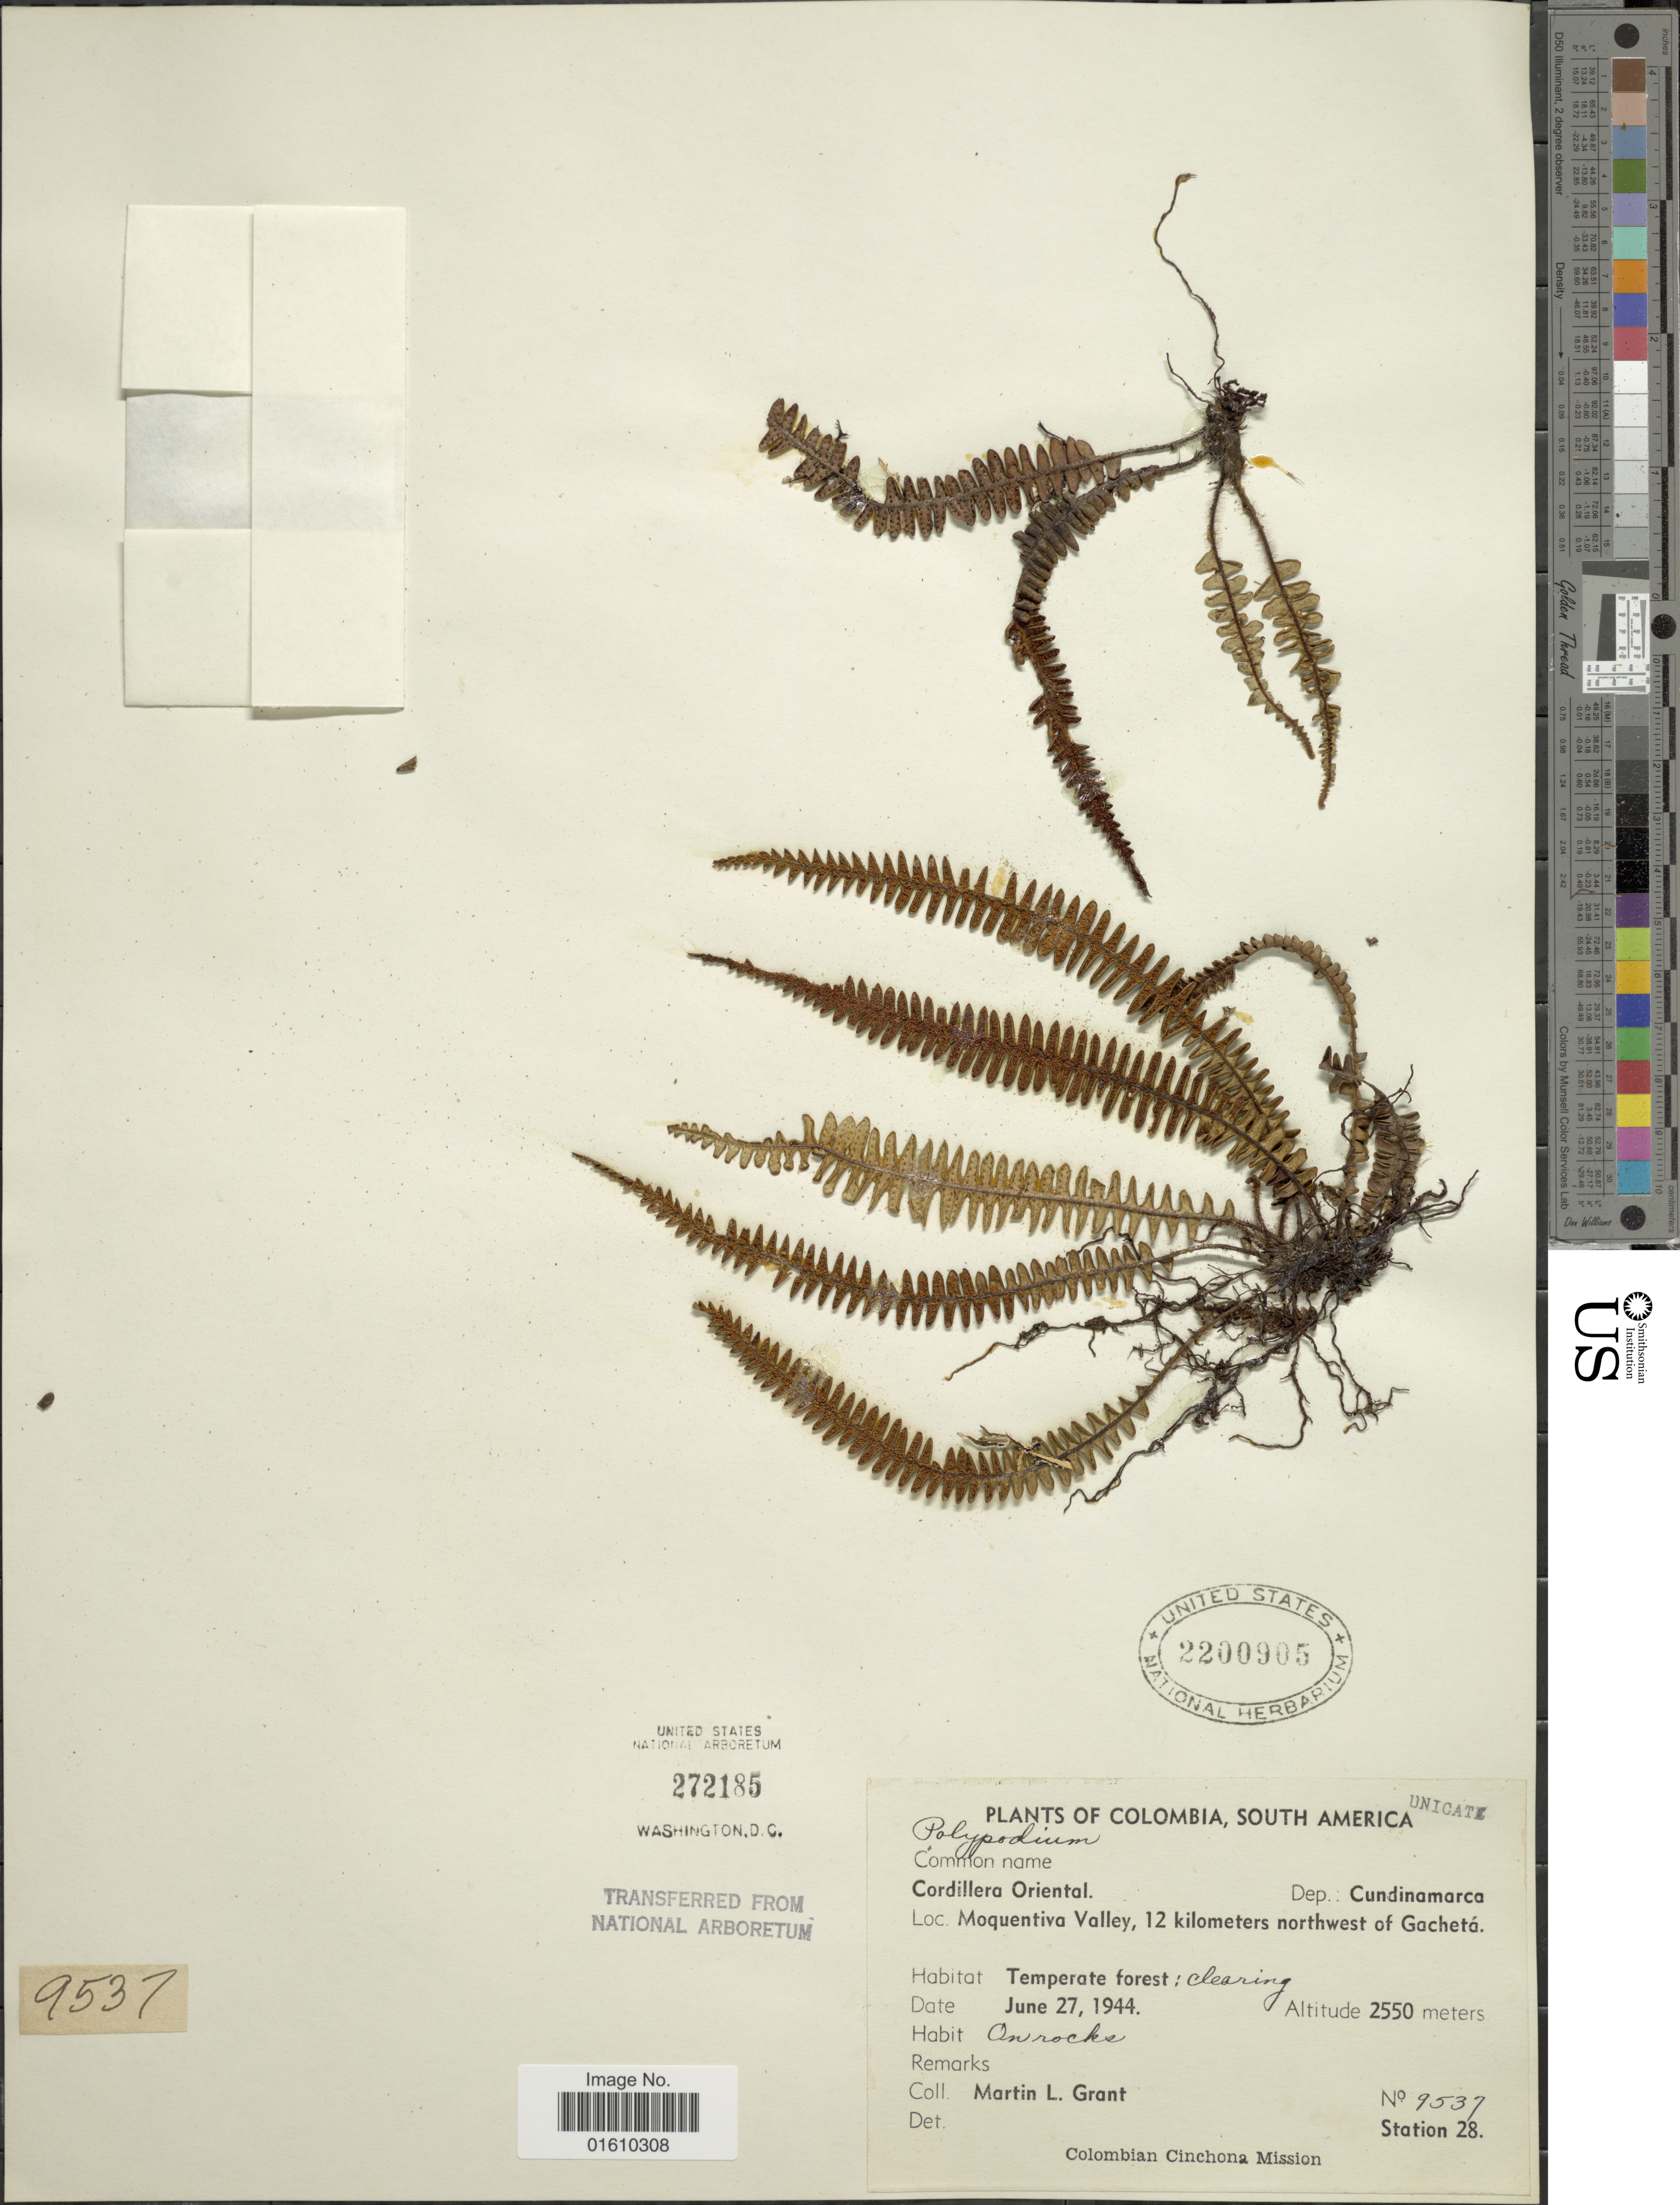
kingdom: Plantae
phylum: Tracheophyta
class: Polypodiopsida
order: Polypodiales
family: Polypodiaceae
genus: Melpomene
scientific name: Melpomene sp.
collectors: M. L. Grant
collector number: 9537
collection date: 1944-06-27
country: Colombia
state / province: Cundinamarca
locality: Cordillera Oriental, Moquentiva Valley, 12 kilometers northwest of Gachetá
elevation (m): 2550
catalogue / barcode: US 2200905